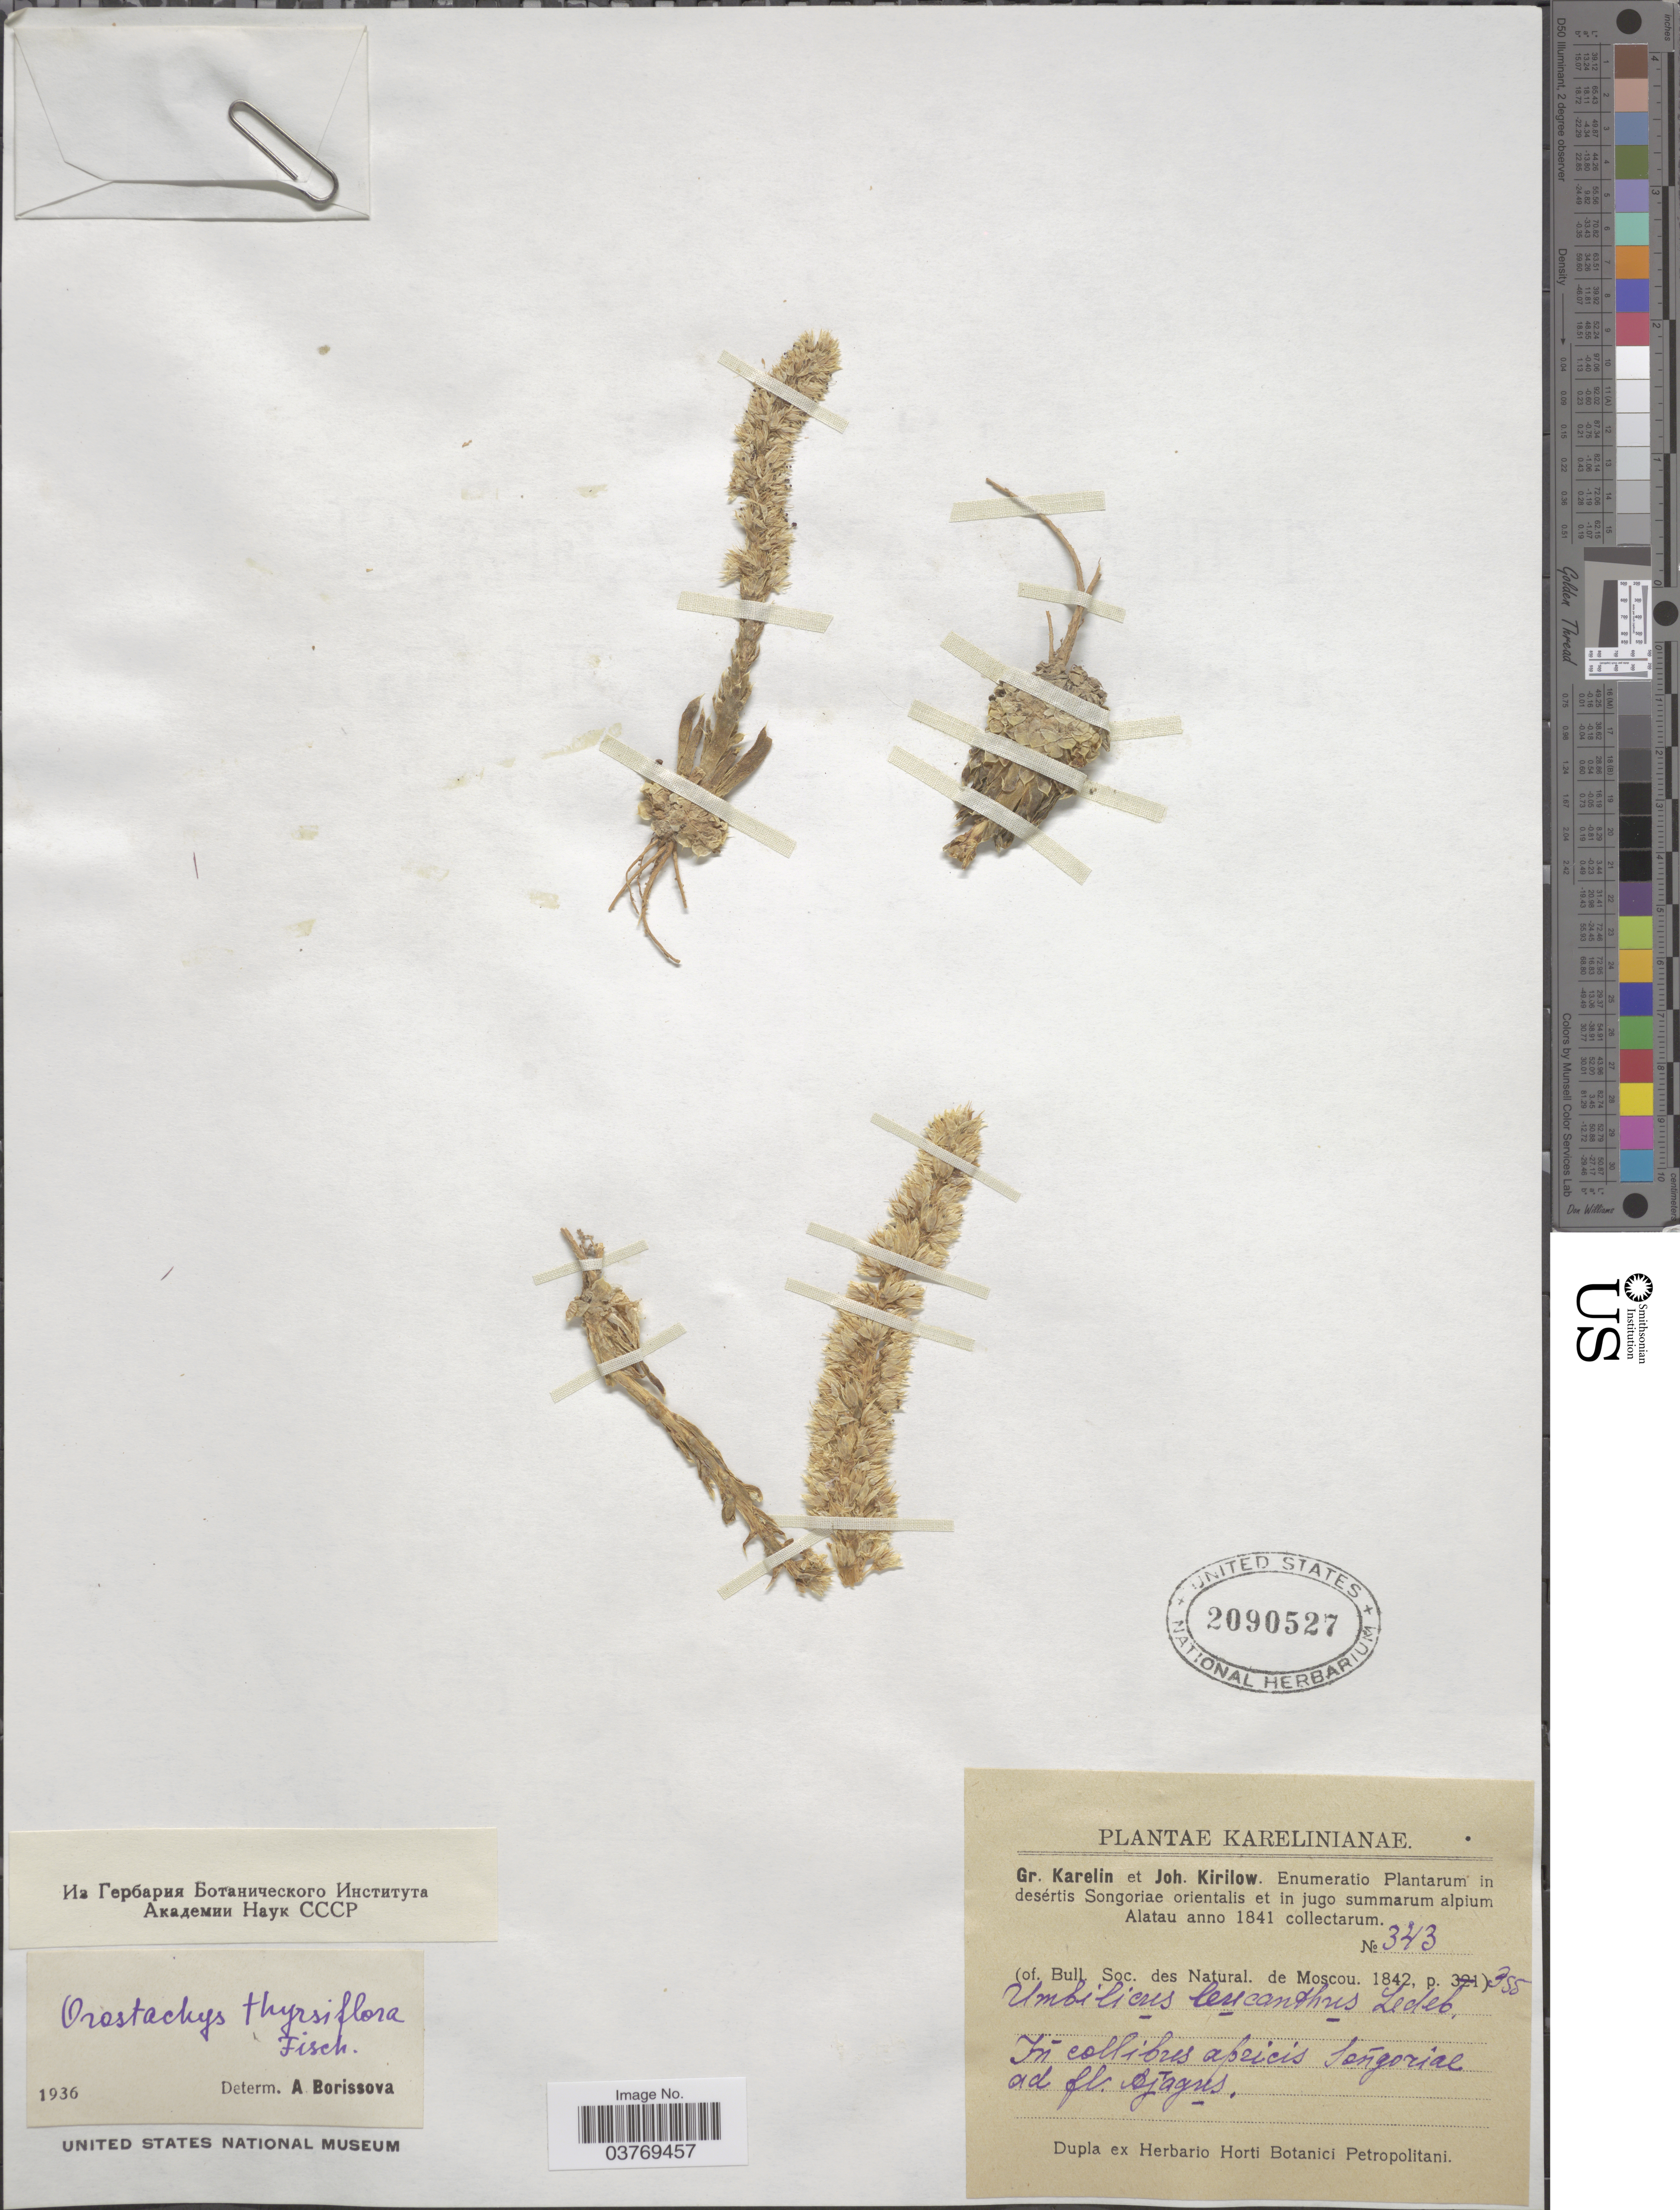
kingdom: Plantae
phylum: Tracheophyta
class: Magnoliopsida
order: Saxifragales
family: Crassulaceae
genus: Cotyledon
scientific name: Cotyledon thyrsiflora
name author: (Fisch.) Maxim.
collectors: G. S. Karelin & I. P. Kirilov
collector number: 343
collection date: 1841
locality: Karelinianae. Desértis Songoriae orientalis et in jugo summarum alpium Alatau. In collibus apricis Sońgoriae ad. fl. ojagus*.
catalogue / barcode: US 2090527